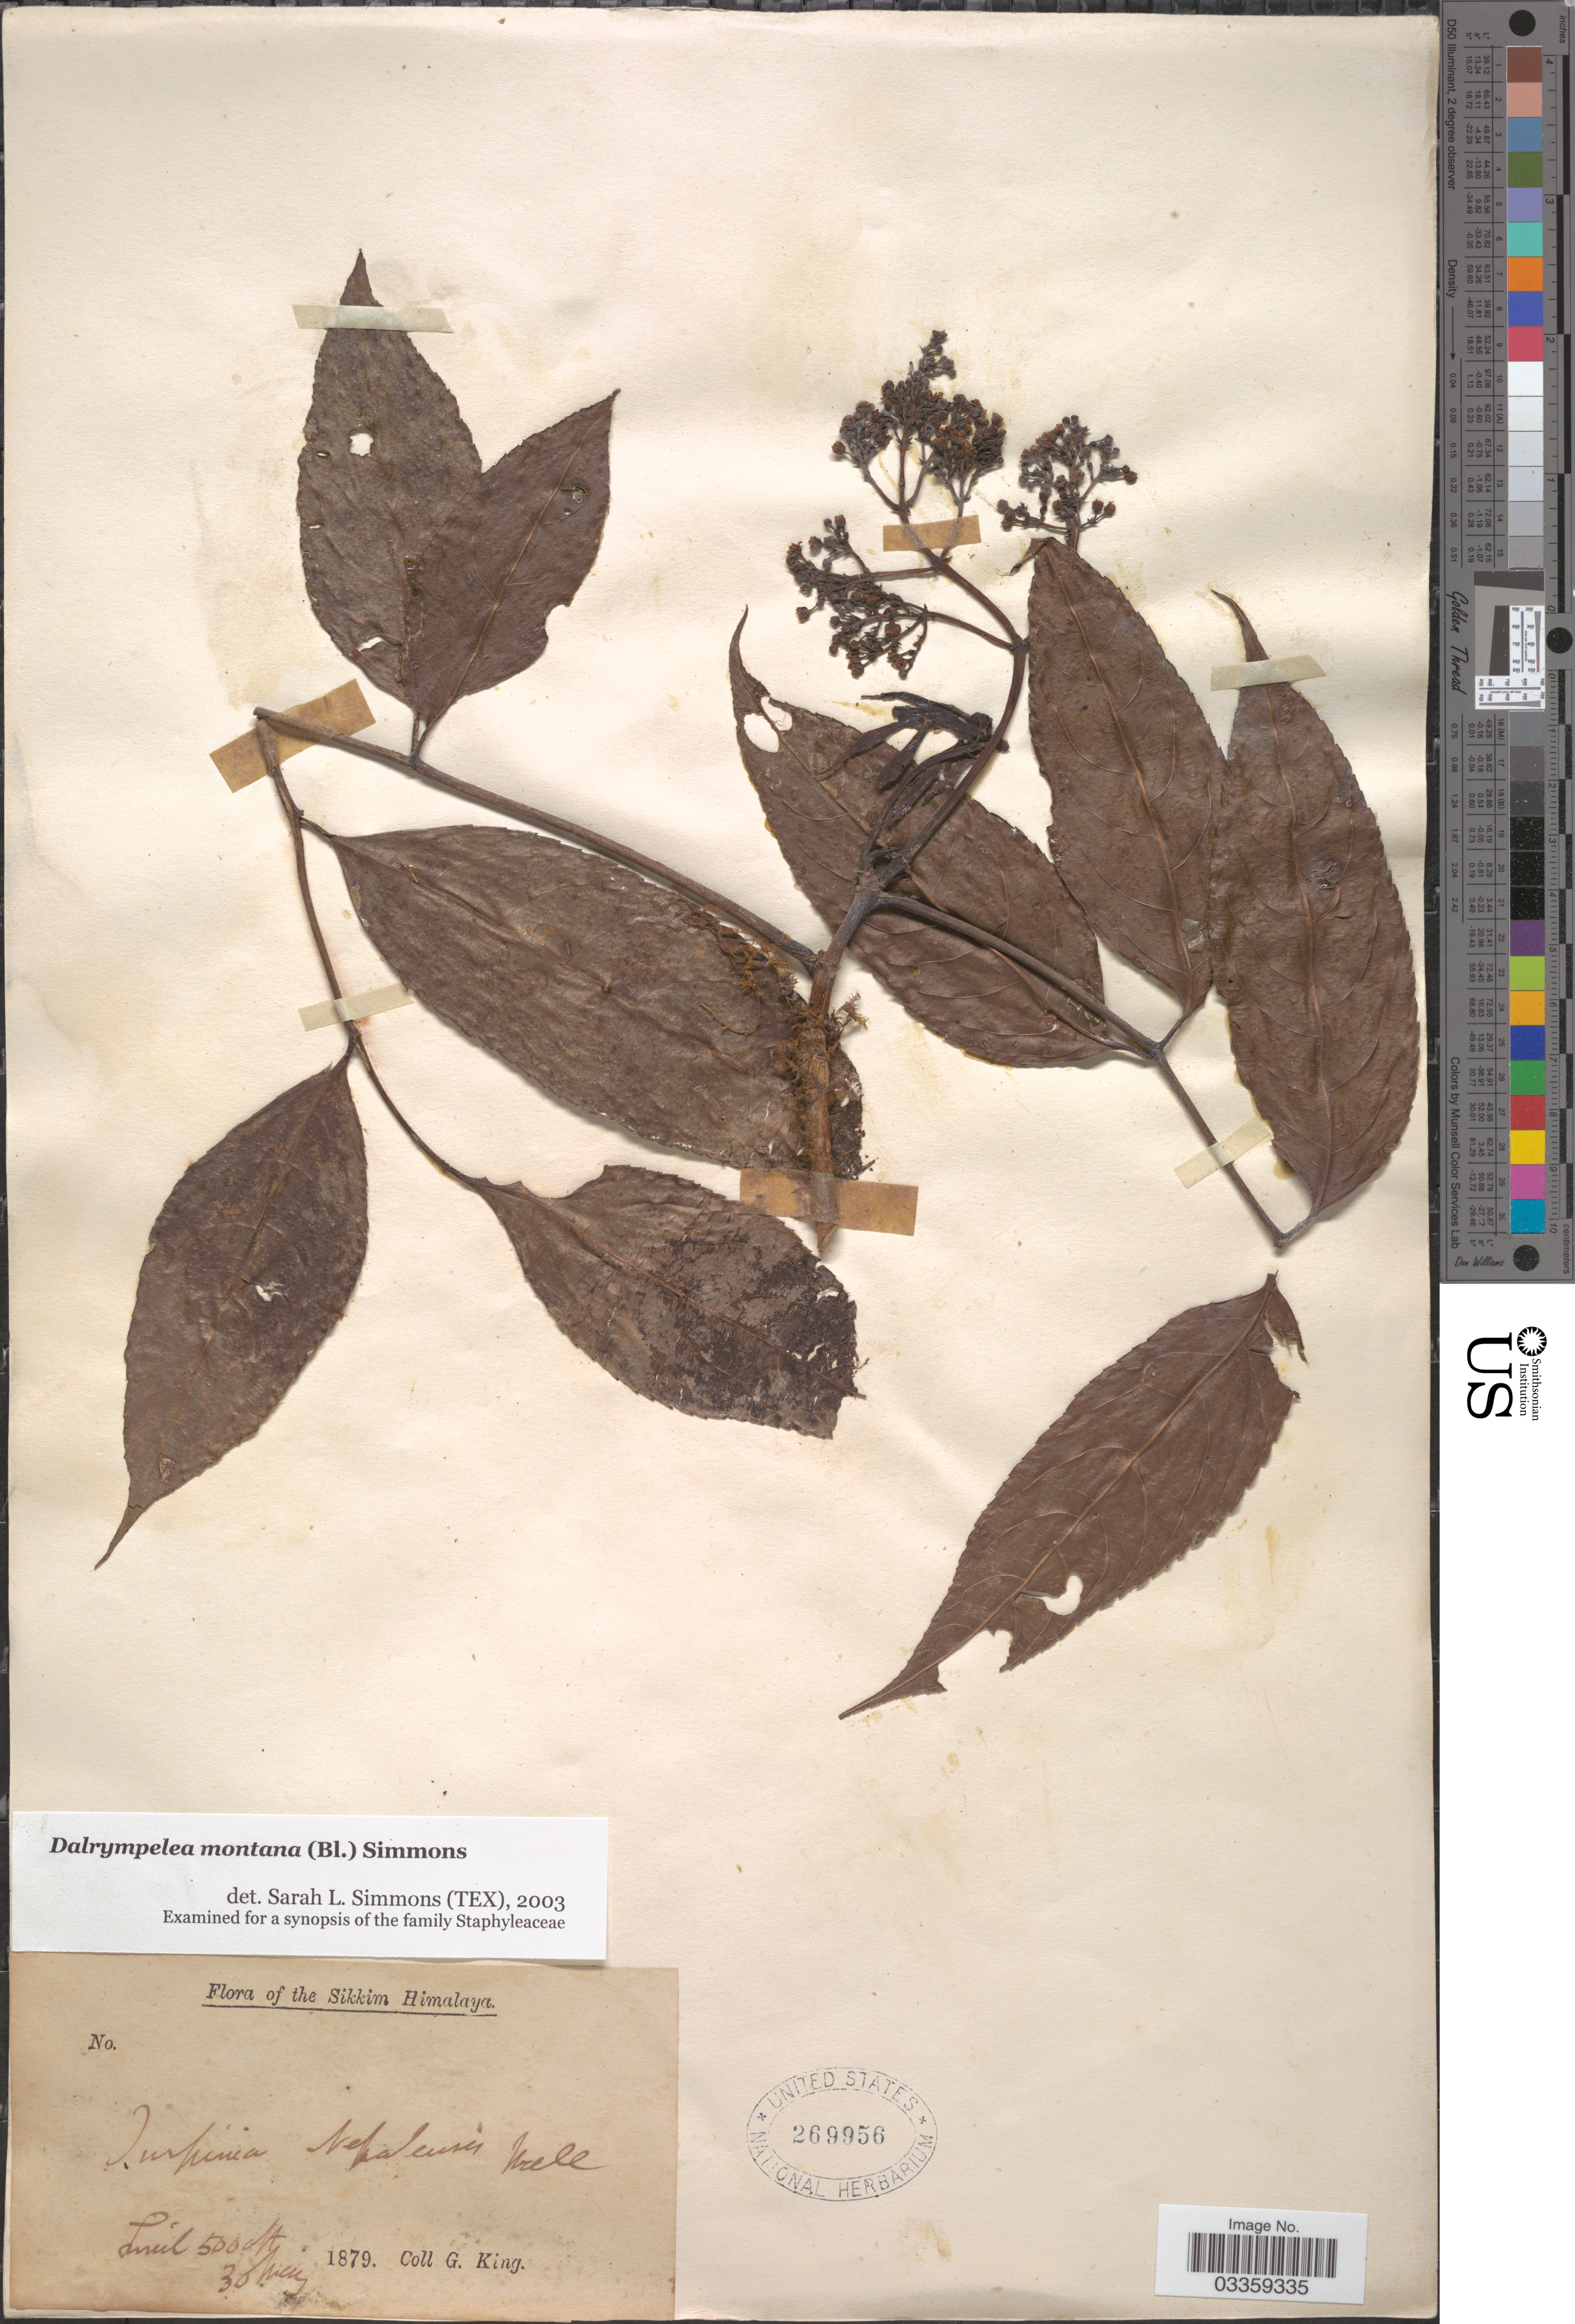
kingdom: Plantae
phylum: Tracheophyta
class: Magnoliopsida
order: Crossosomatales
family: Staphyleaceae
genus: Turpinia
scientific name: Turpinia montana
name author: (Blume) Kurz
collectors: G. King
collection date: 1879-07-30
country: India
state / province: Sikkim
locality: Sikkim Himalaya, [illegible text].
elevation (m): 500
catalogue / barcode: US 269956